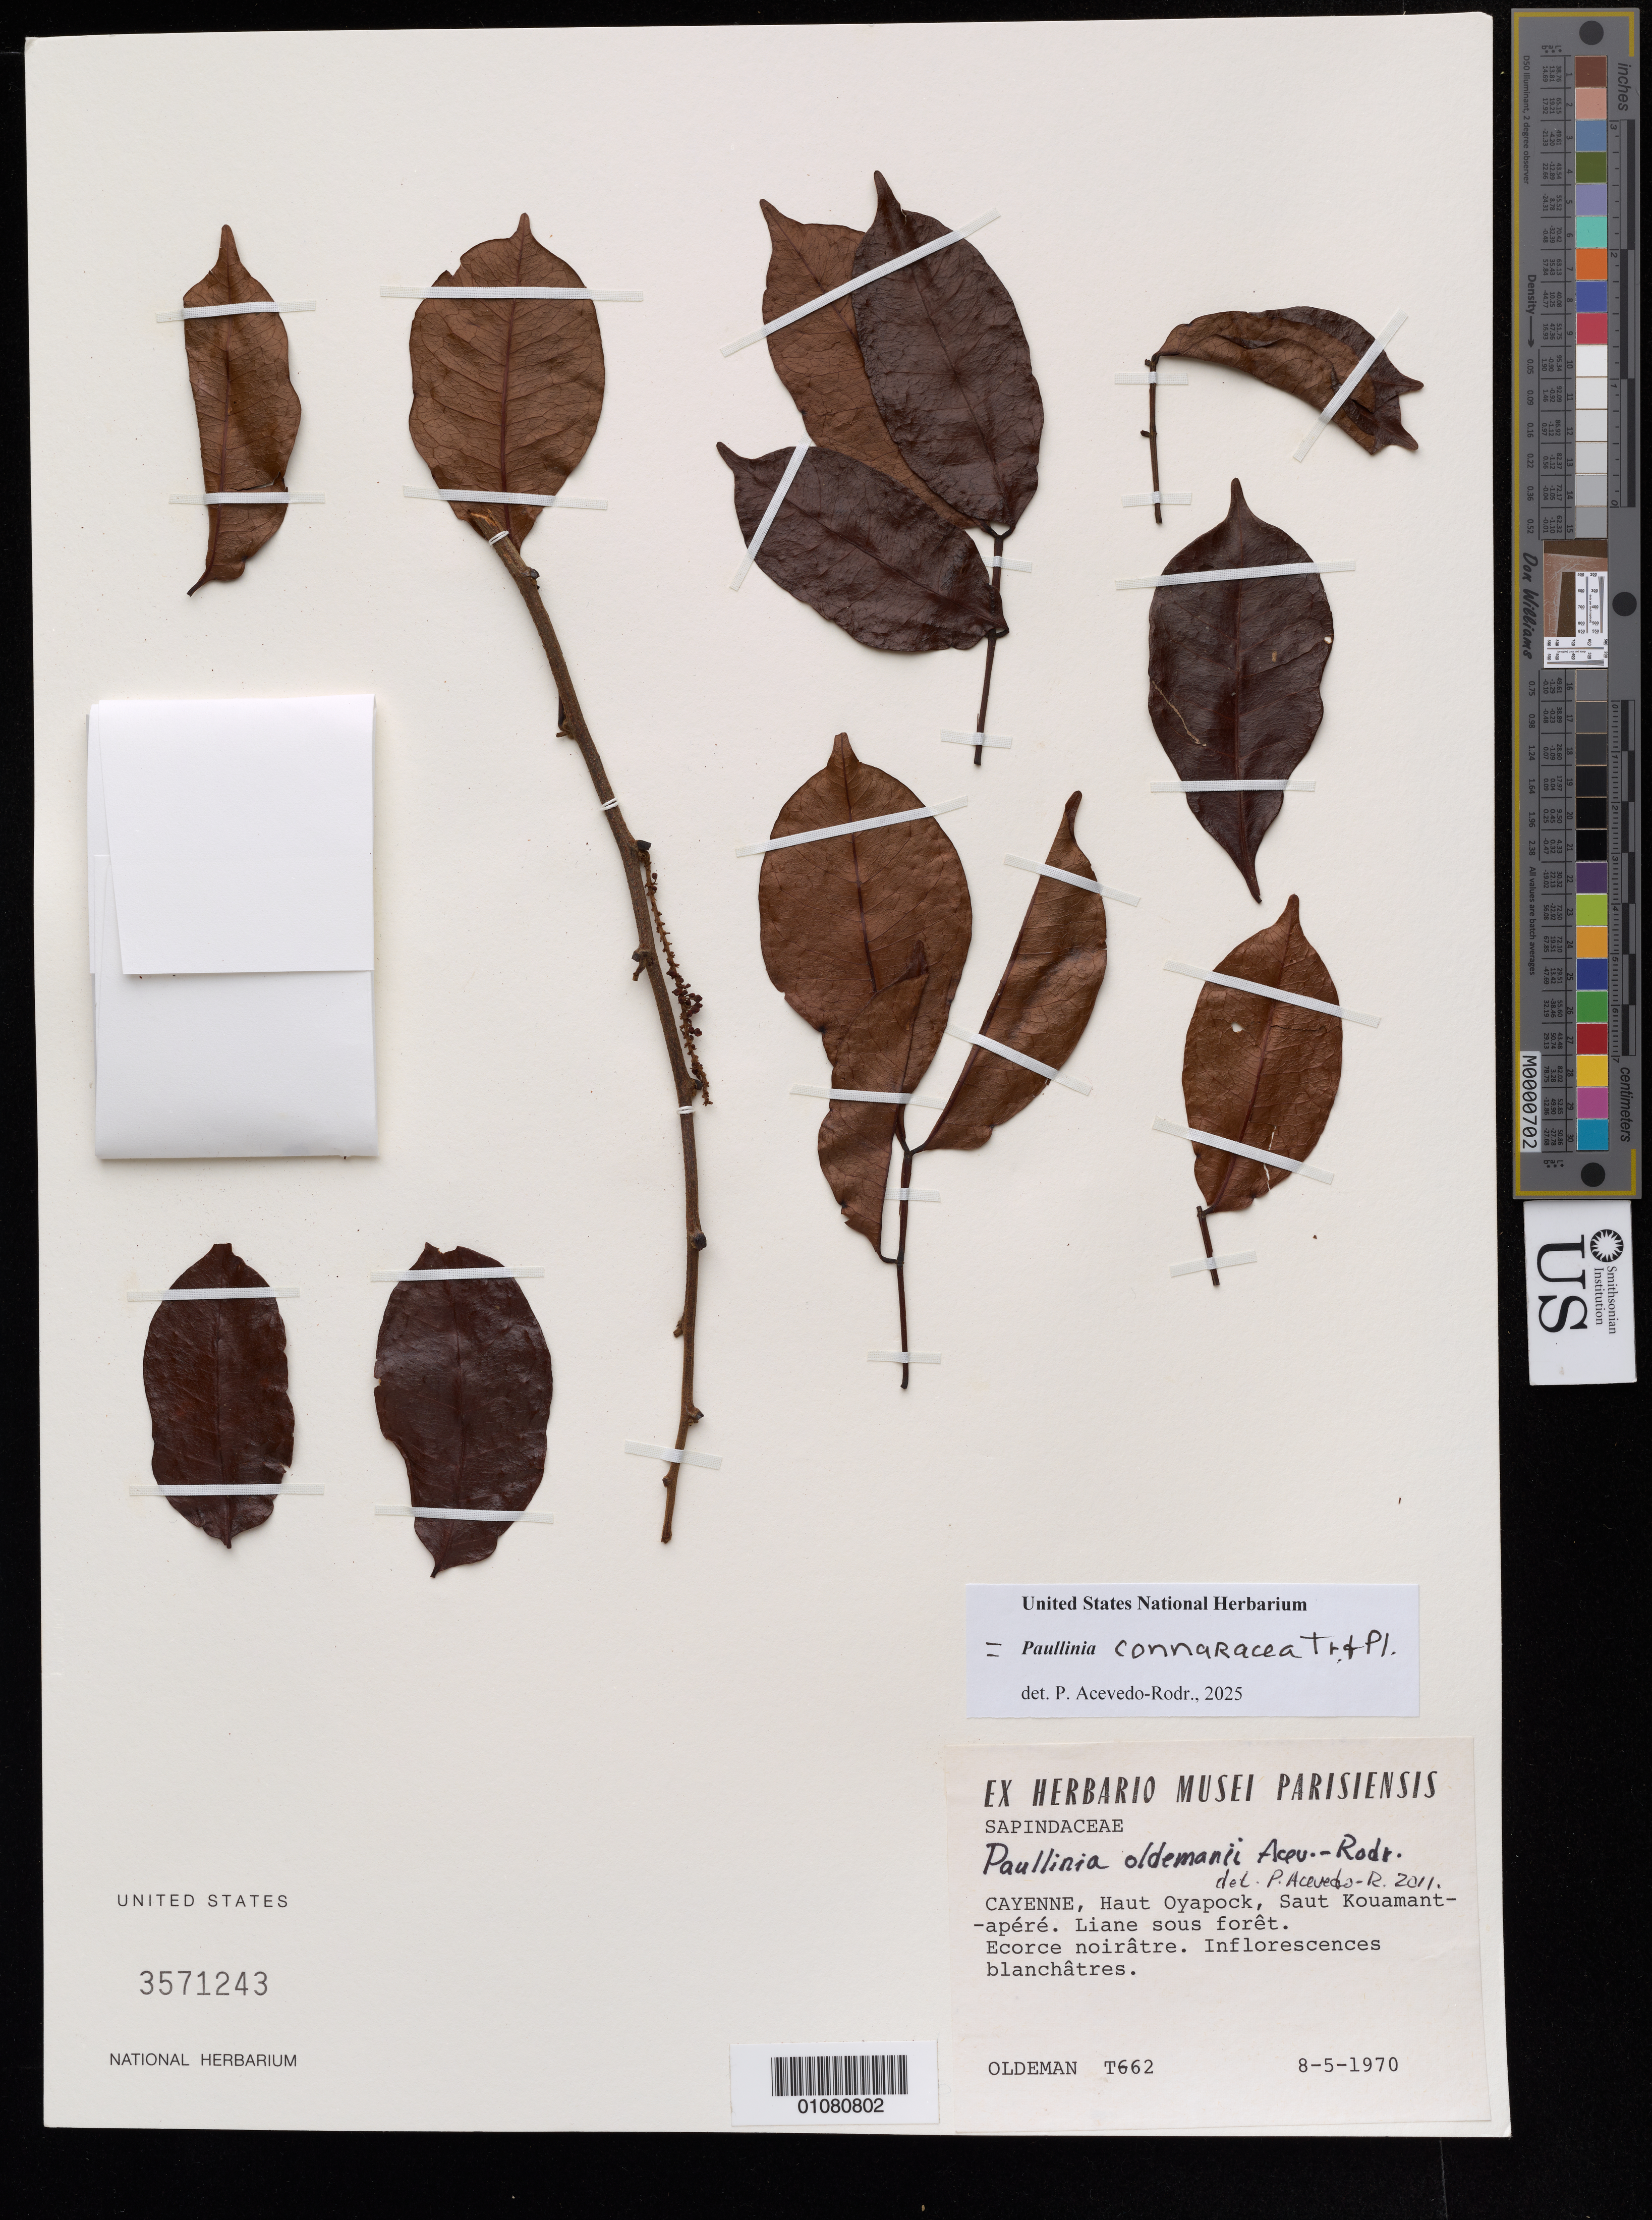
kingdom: Plantae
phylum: Tracheophyta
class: Magnoliopsida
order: Sapindales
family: Sapindaceae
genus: Paullinia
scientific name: Paullinia oldemanii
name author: Acev.-Rodr.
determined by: Acevedo-Rodríguez, P., (BOT), Smithsonian Institution - National Museum of Natural History (UNITED STATES)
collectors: R. Oldeman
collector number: T 662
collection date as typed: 8-May-70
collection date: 1970-05-08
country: French Guiana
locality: Haut Oyapock, Saut Kouamantapéré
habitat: Sous foret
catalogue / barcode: US 3571243